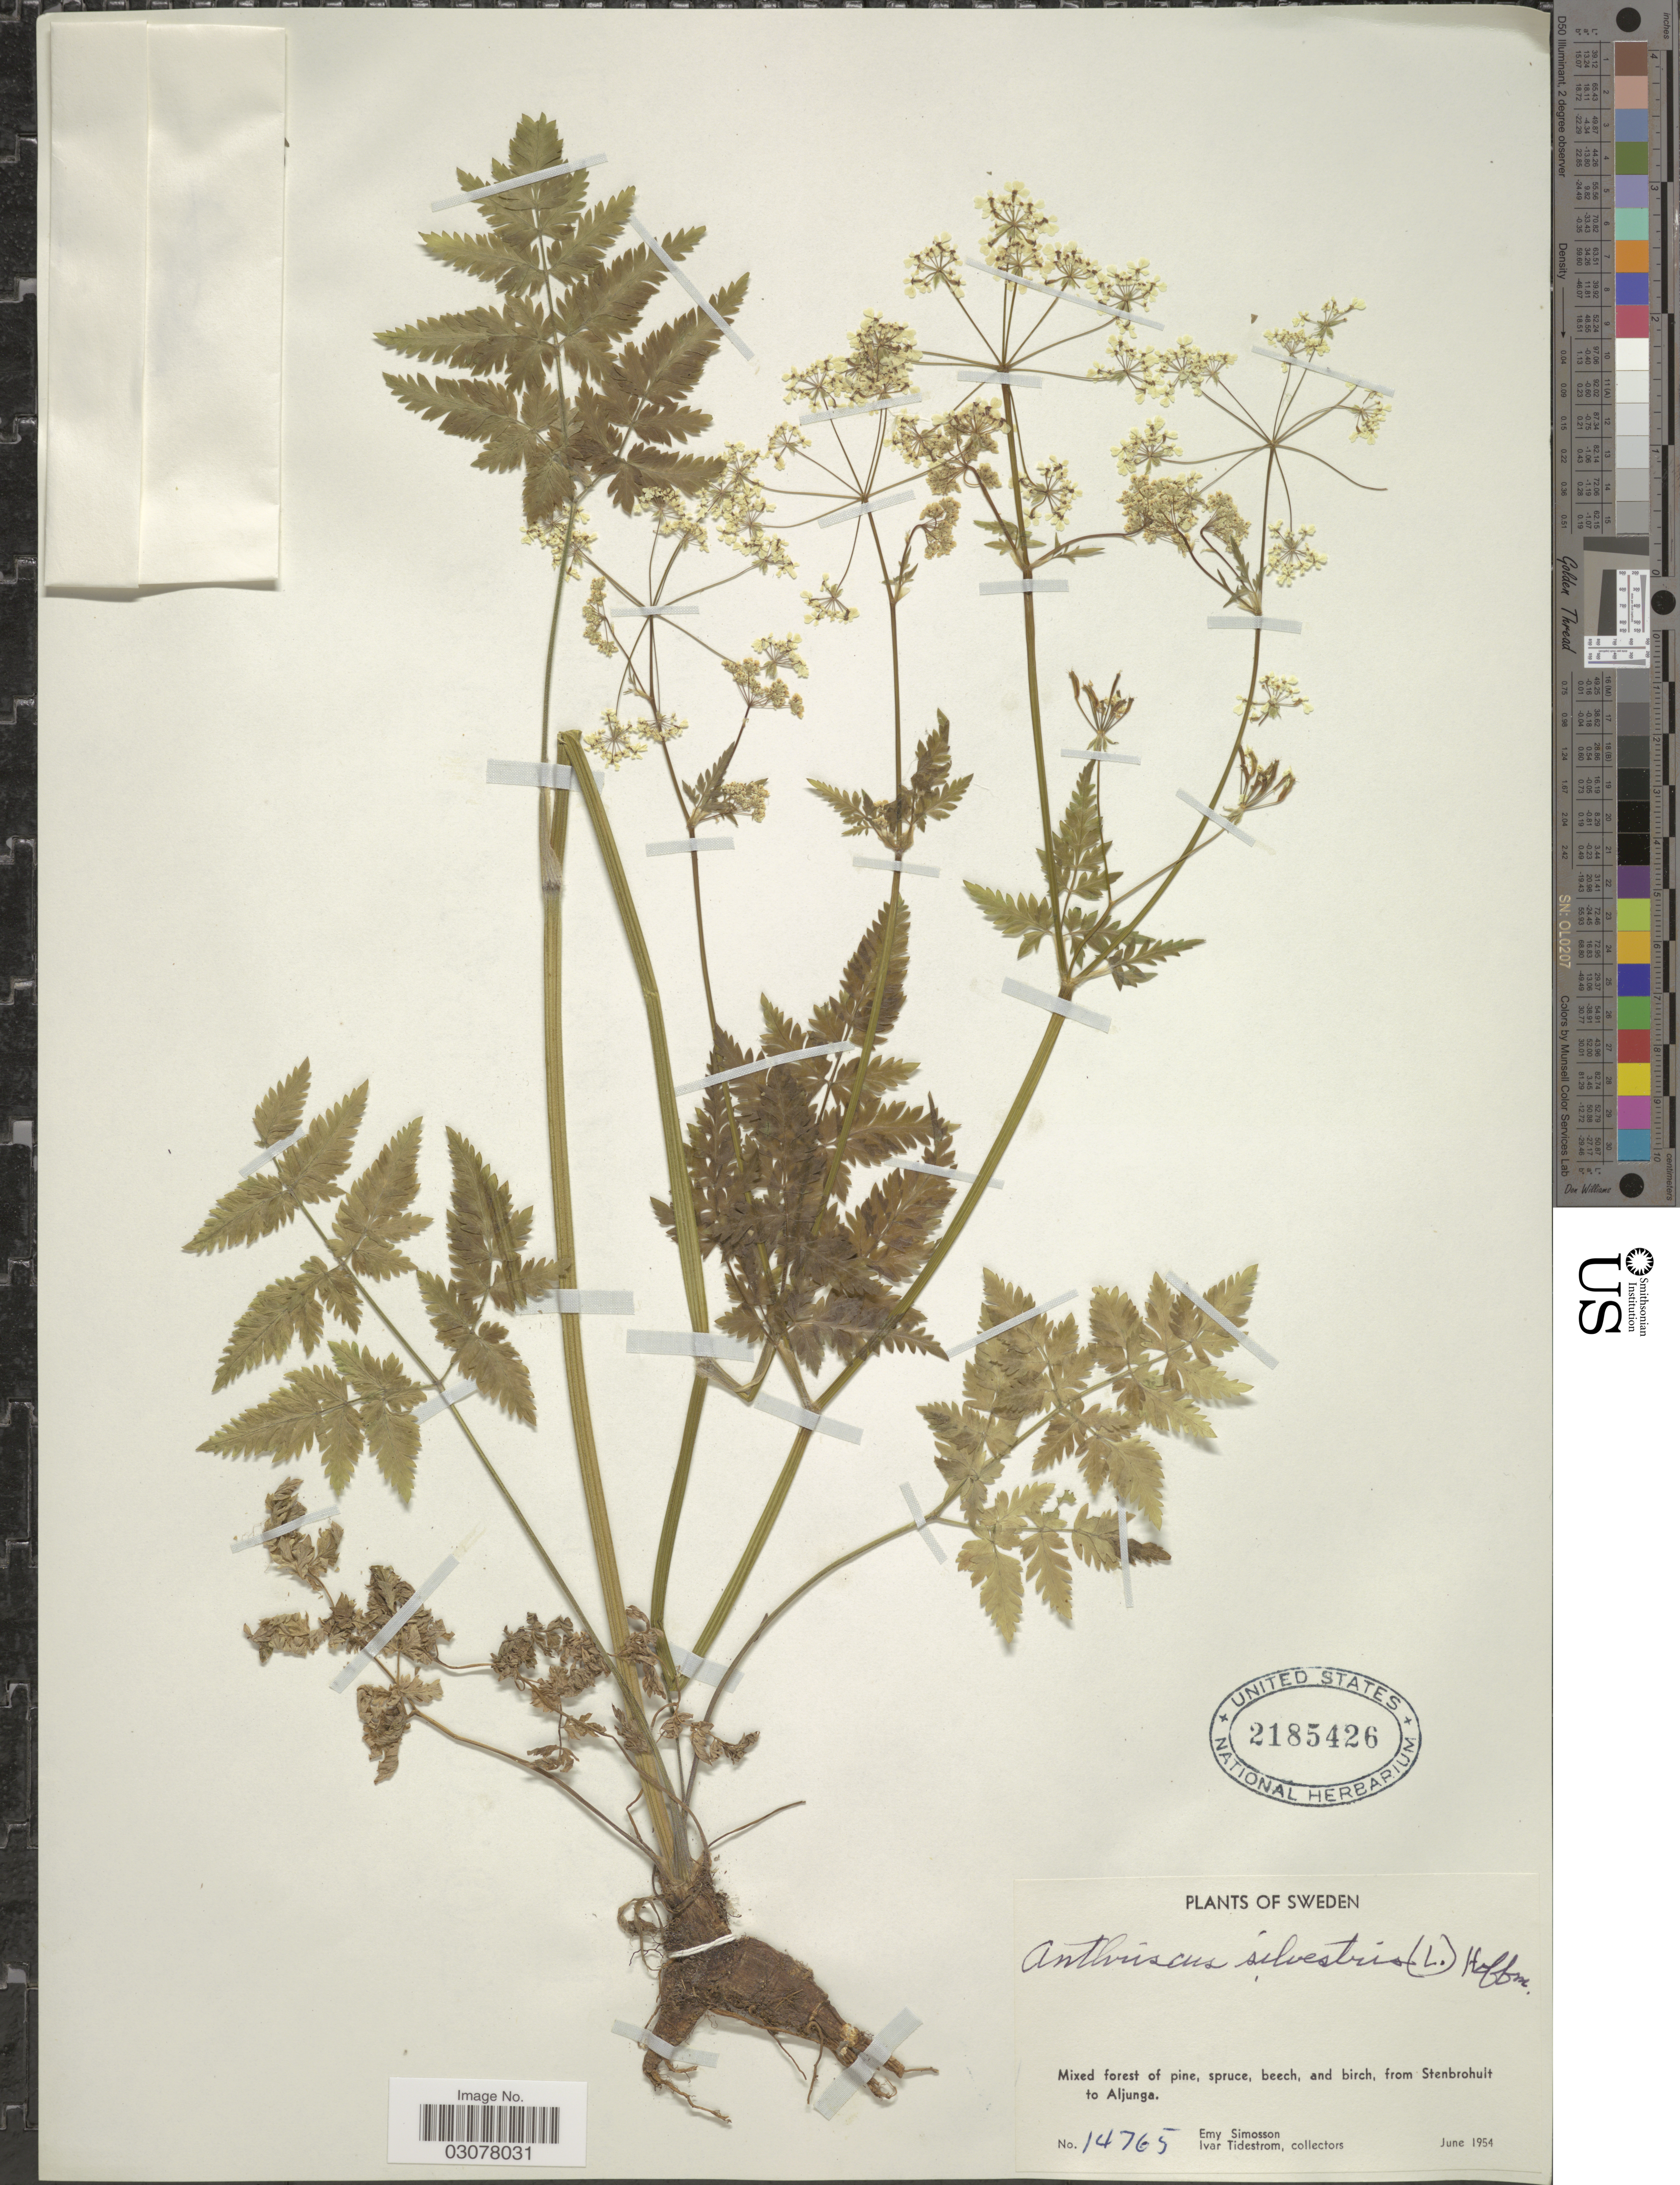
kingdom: Plantae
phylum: Tracheophyta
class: Magnoliopsida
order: Apiales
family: Apiaceae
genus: Anthriscus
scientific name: Anthriscus sylvestris subsp. sylvestris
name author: (L.) Hoffm.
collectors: E. Simosson & I. F. Tidestrom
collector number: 14765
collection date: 1954-06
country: Sweden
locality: From Stenbrohult to Aljunga.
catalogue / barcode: US 2185426